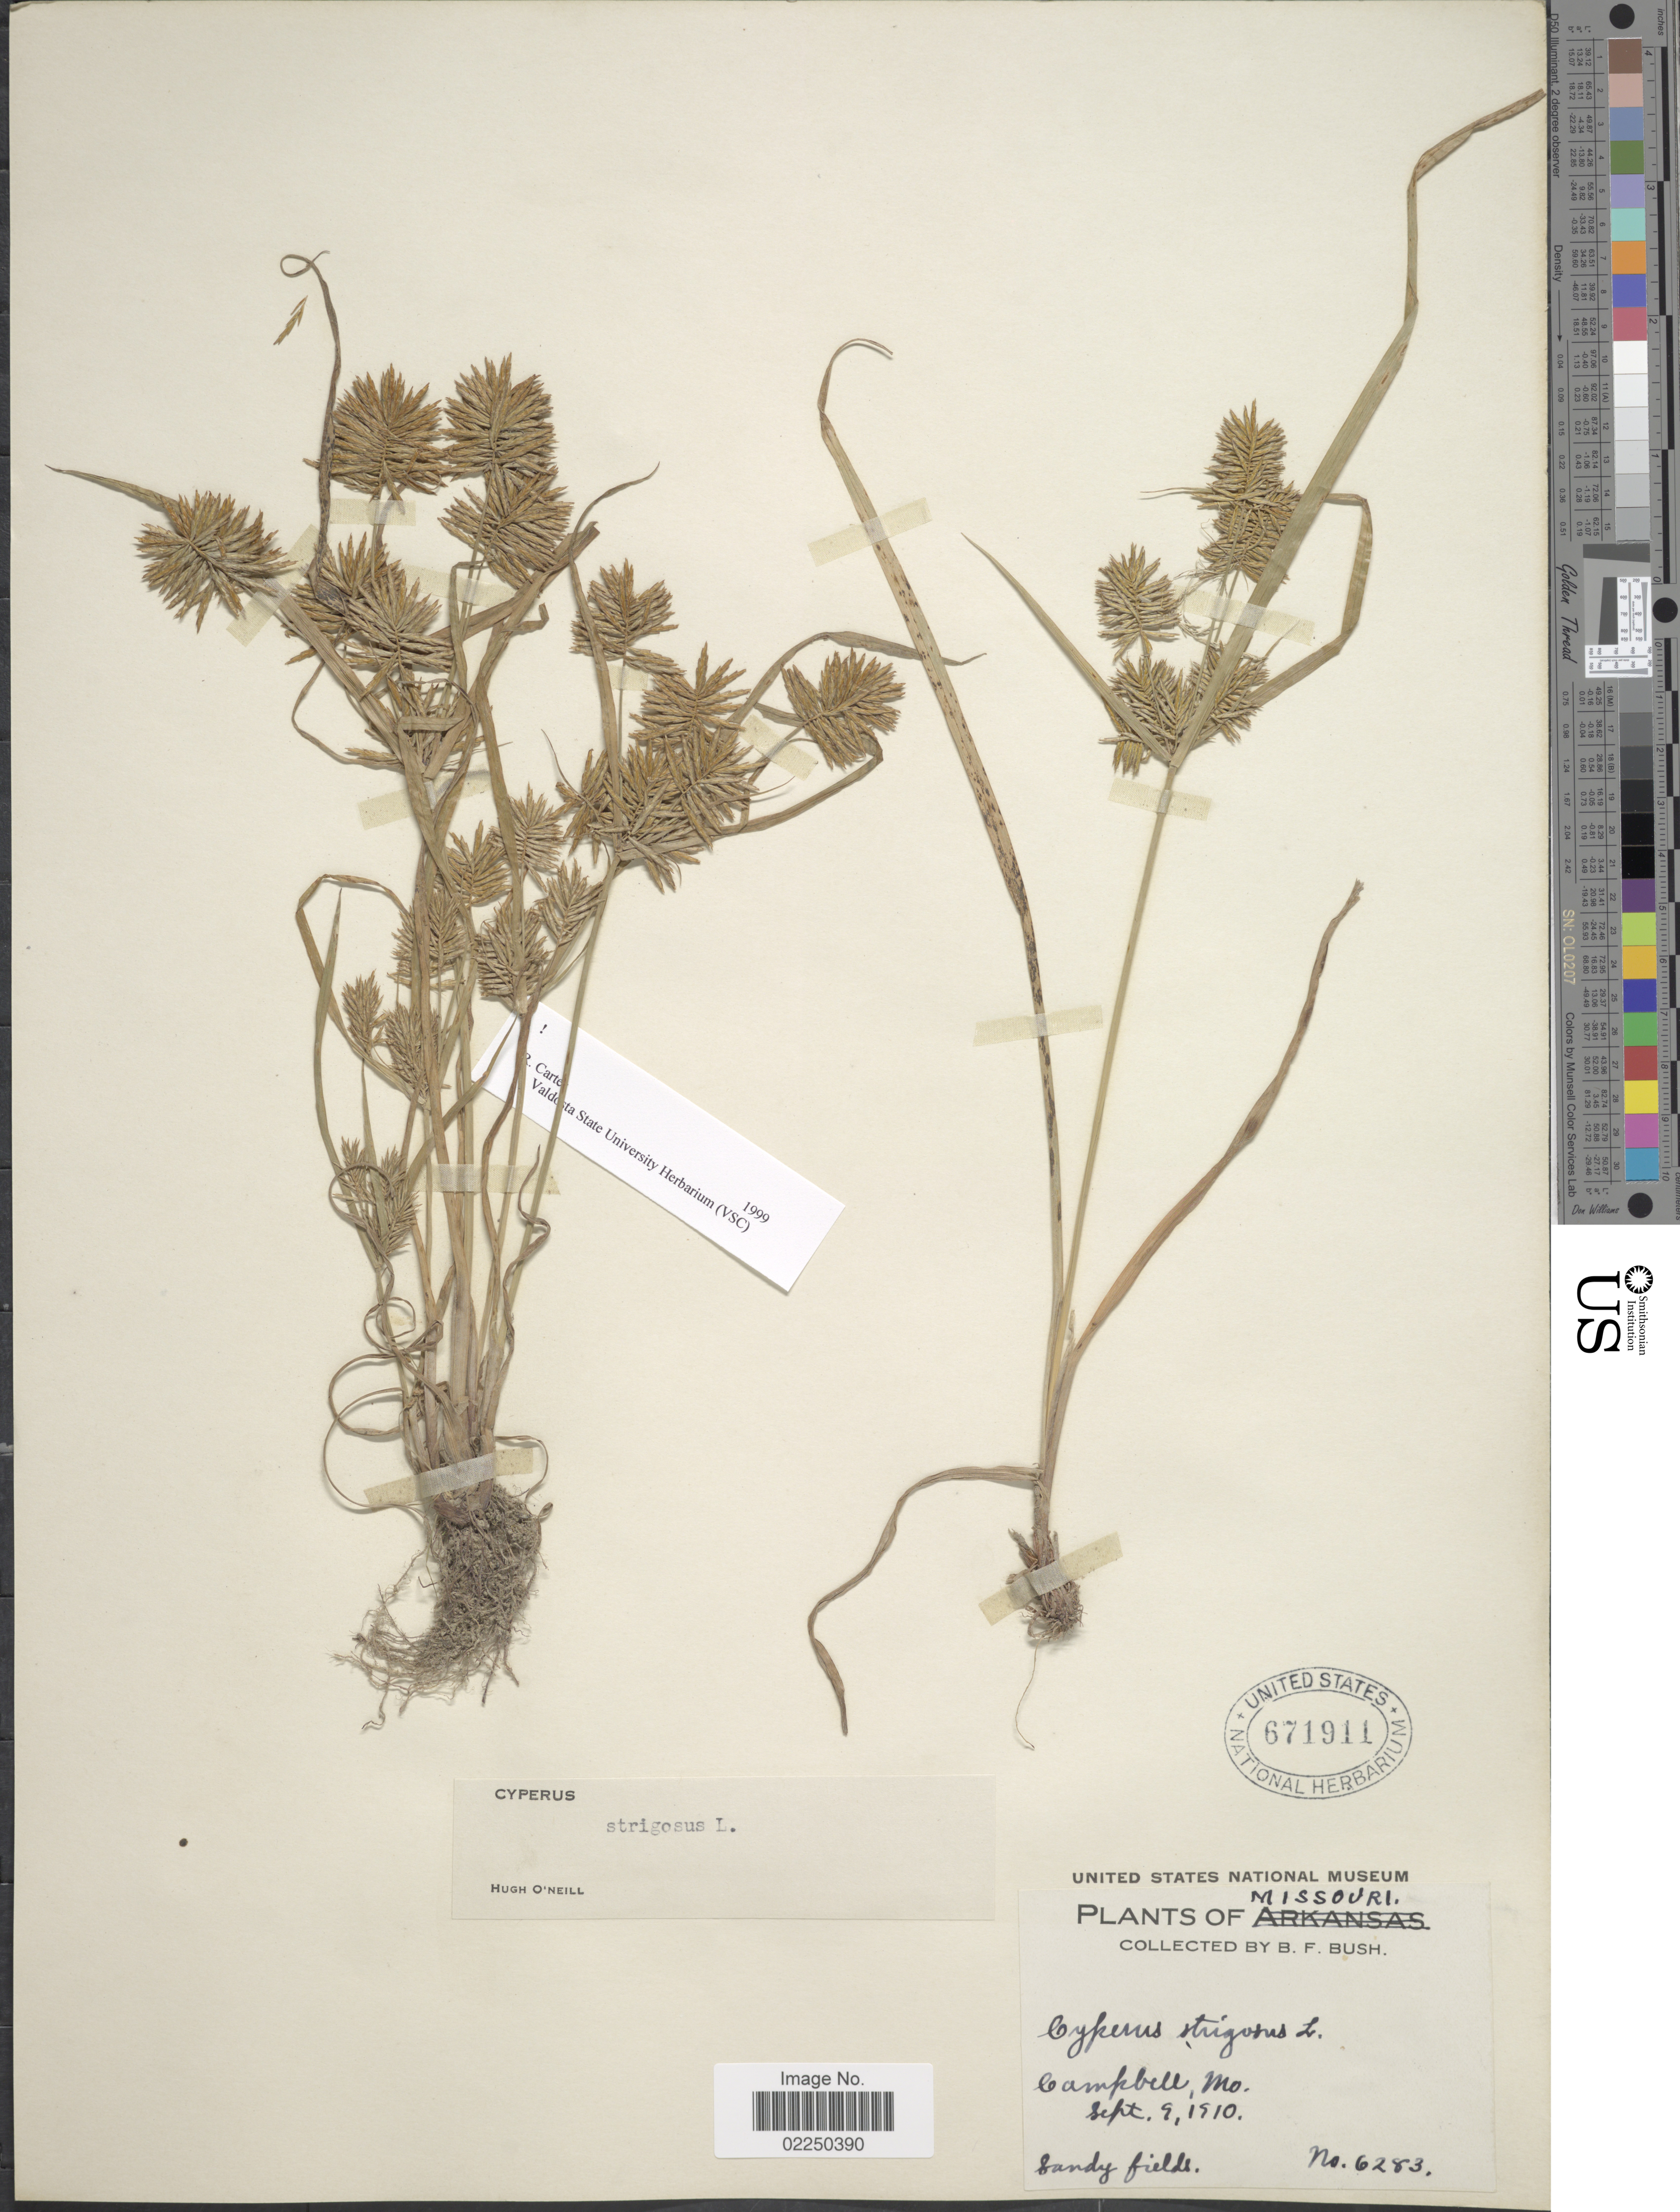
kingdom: Plantae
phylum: Tracheophyta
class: Liliopsida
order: Poales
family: Cyperaceae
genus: Cyperus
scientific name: Cyperus strigosus L.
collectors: B. F. Bush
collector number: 6283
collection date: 1910-09-09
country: United States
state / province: Missouri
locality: Campbell, sandy fields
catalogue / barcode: US 671911